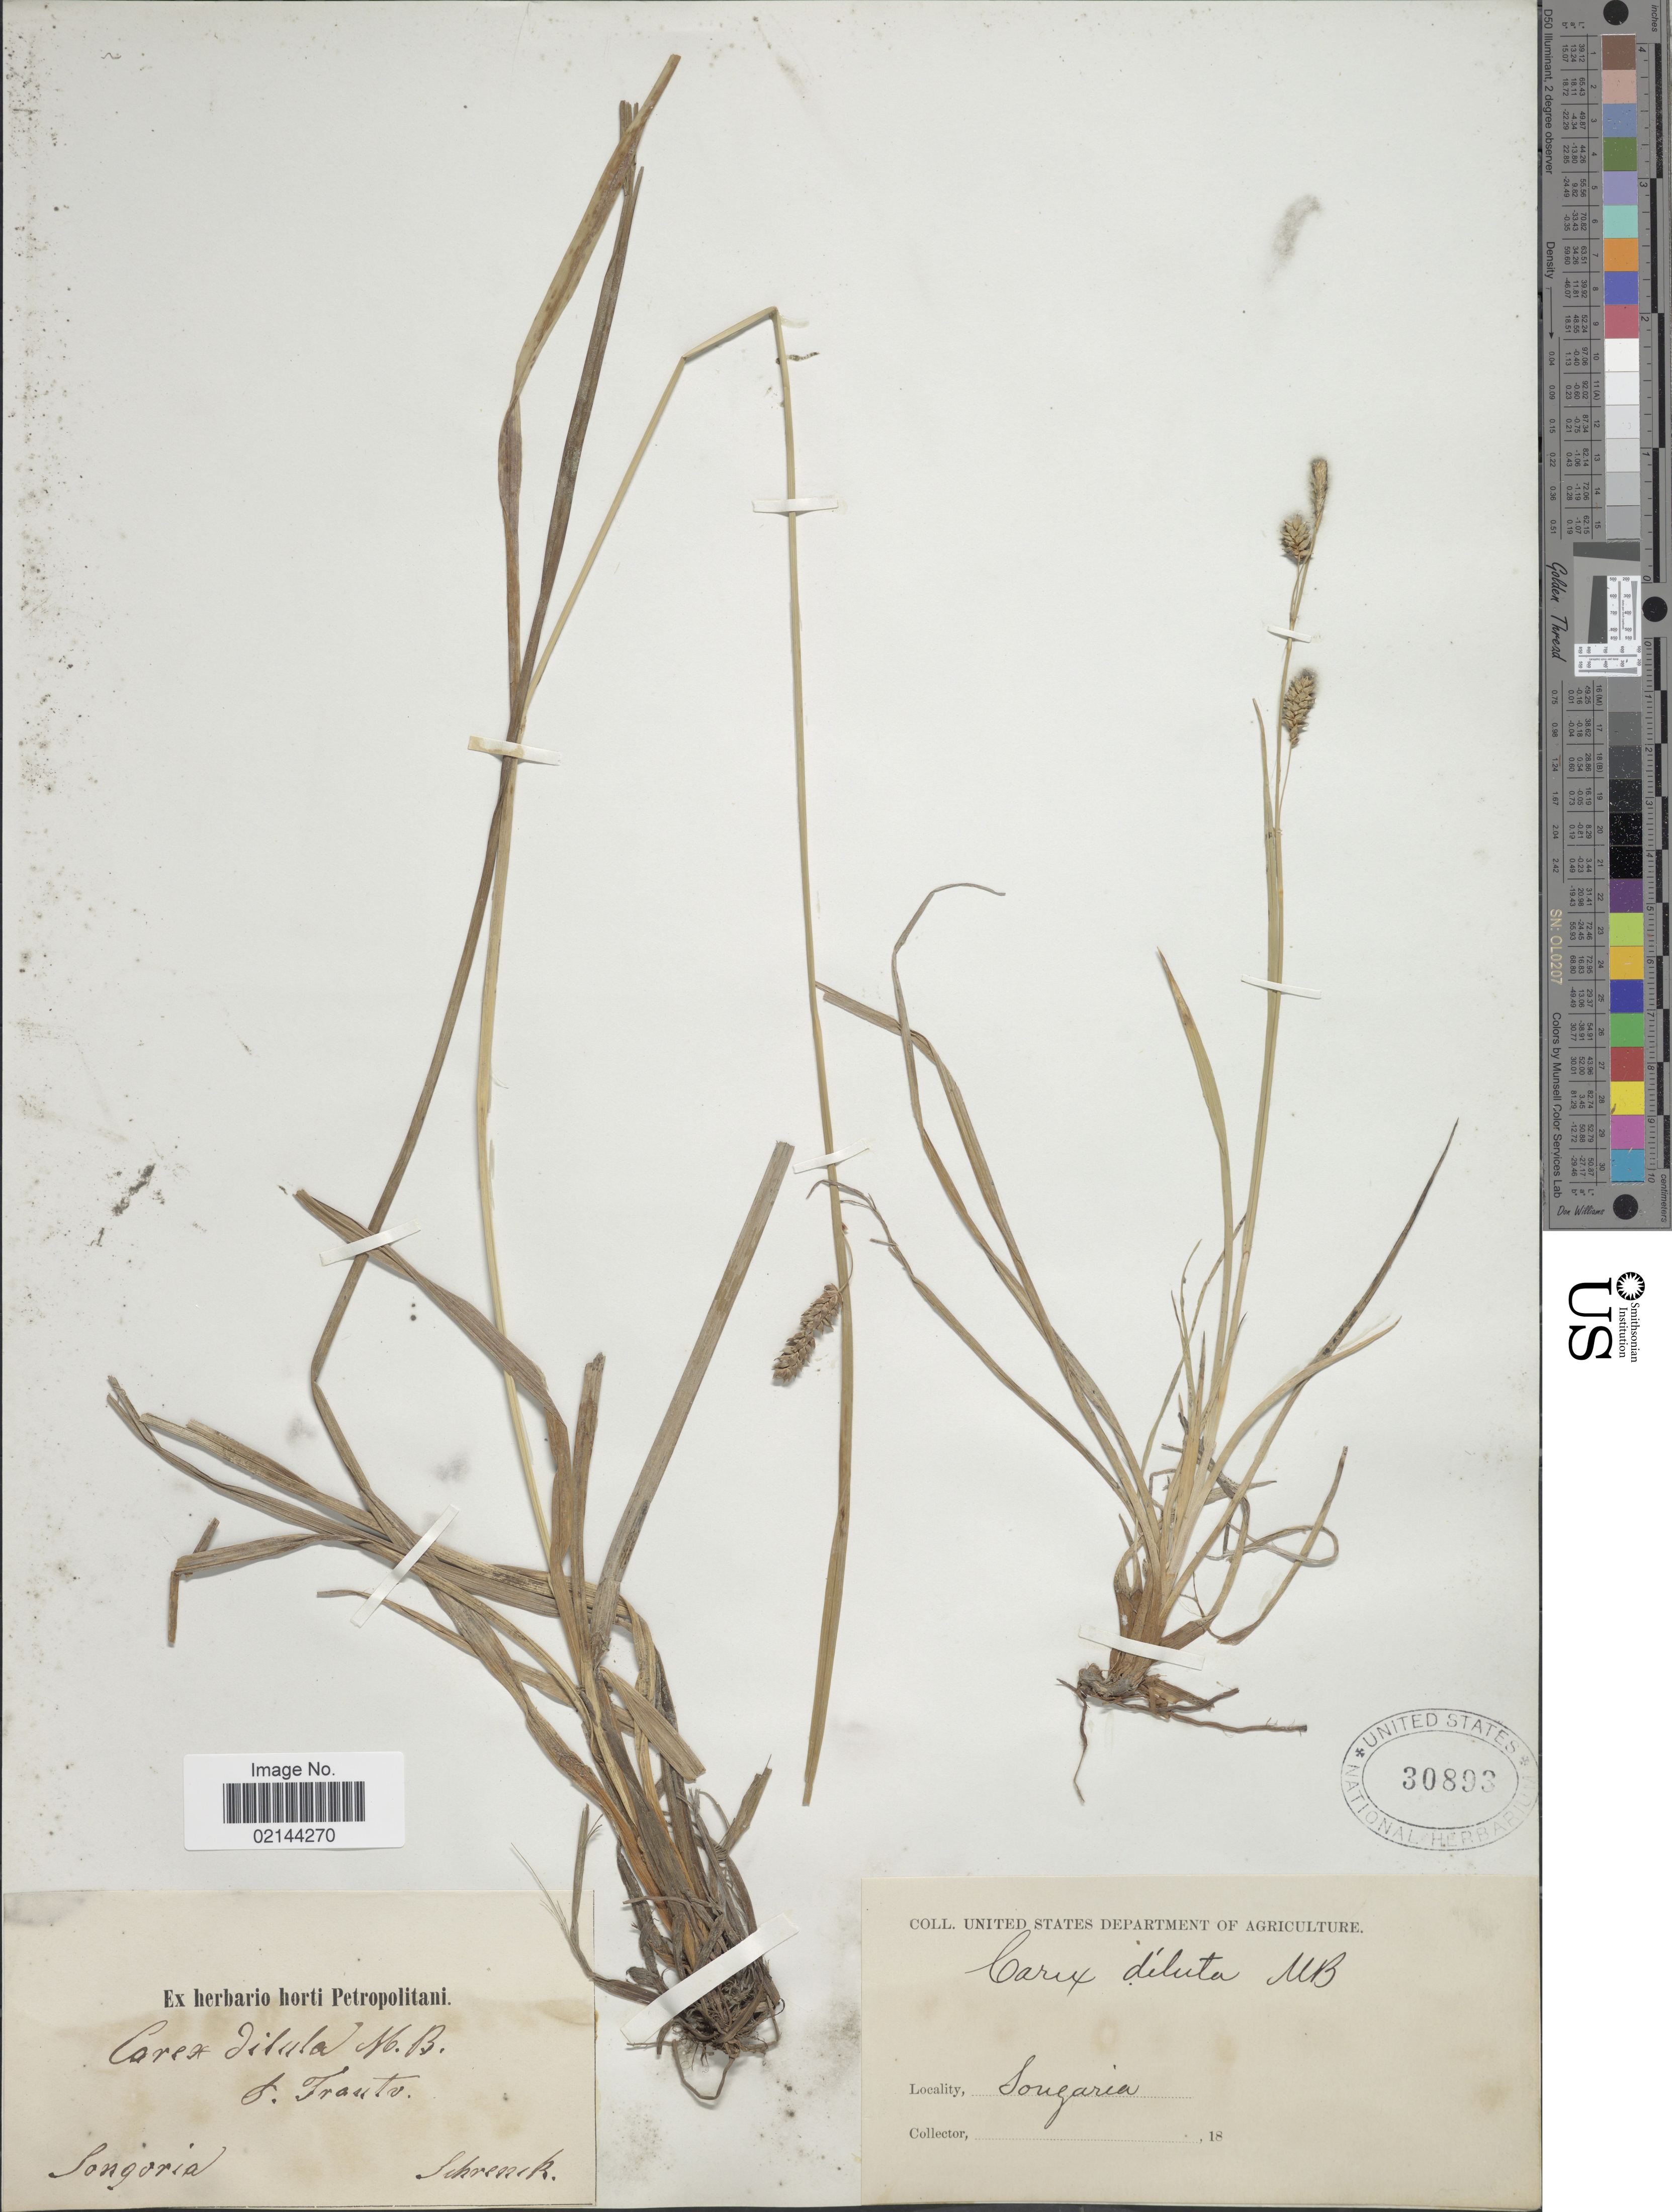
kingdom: Plantae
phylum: Tracheophyta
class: Liliopsida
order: Poales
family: Cyperaceae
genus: Carex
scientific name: Carex diluta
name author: M. Bieb.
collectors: A.G. Schrenk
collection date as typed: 18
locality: Sougaria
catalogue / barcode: US 30893